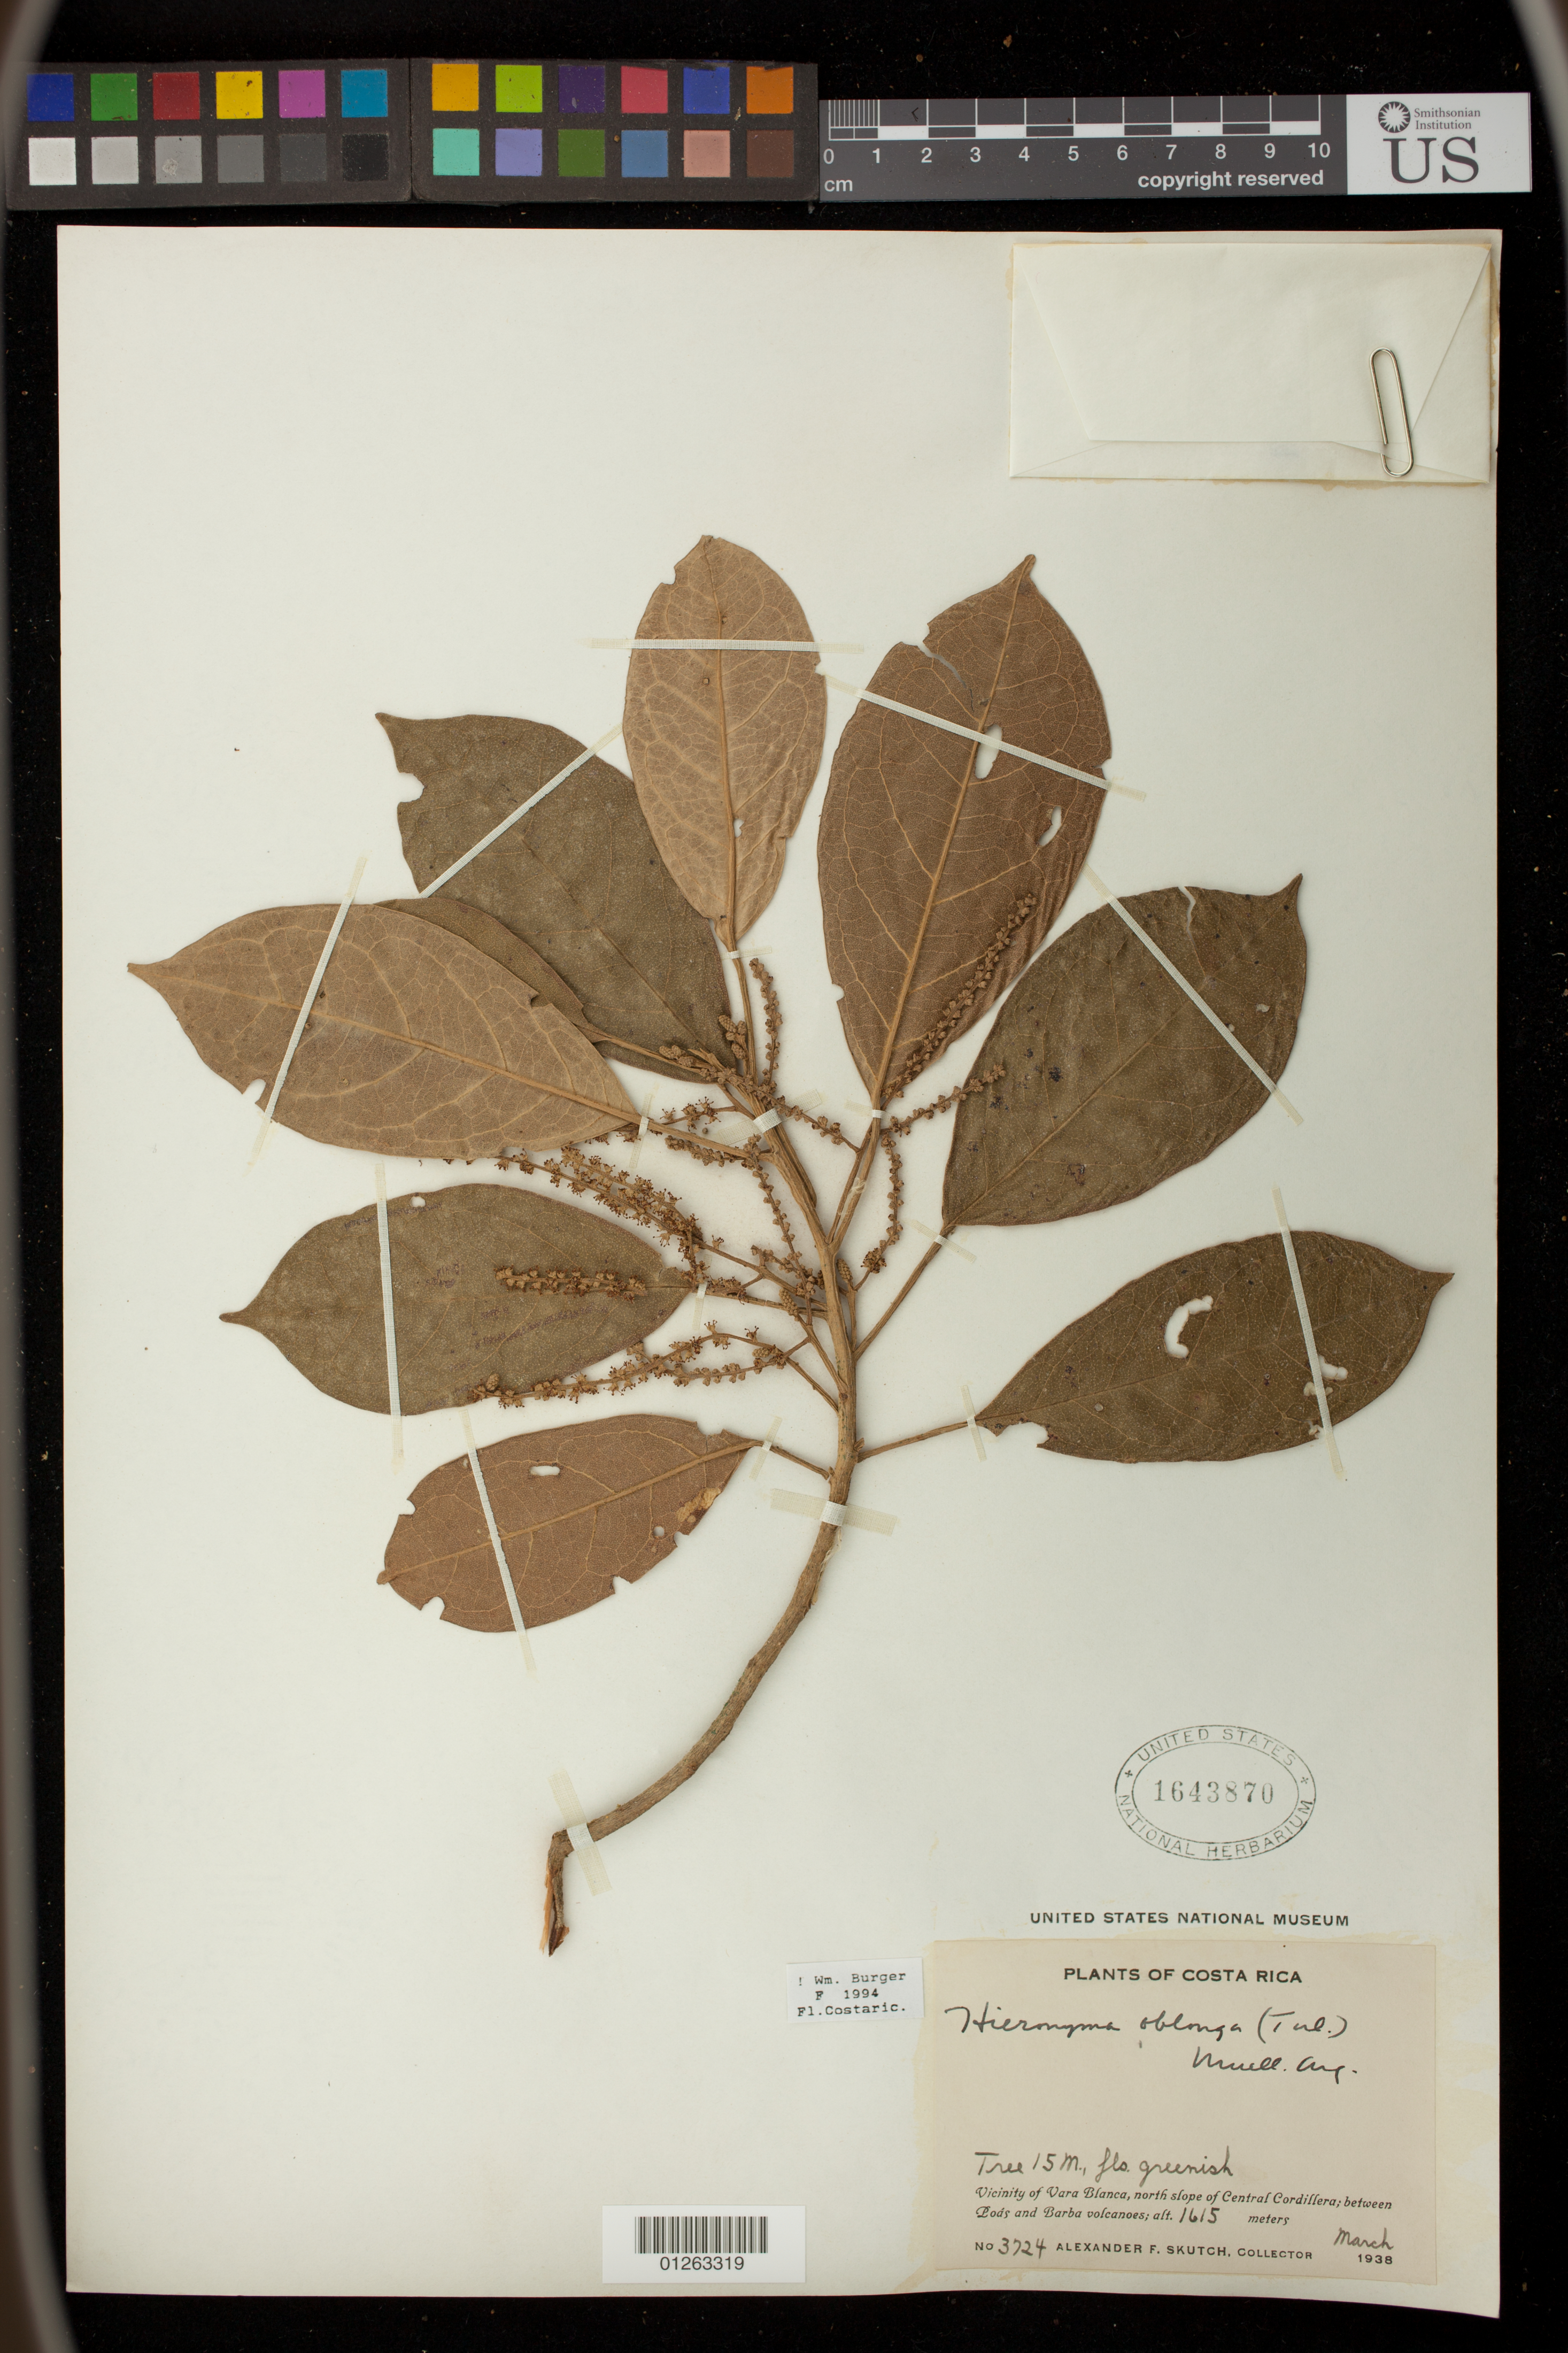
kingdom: Plantae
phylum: Tracheophyta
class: Magnoliopsida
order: Malpighiales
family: Phyllanthaceae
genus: Hieronyma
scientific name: Hieronyma oblonga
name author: (Tul.) Müll. Arg.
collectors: A. F. Skutch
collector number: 3724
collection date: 1938-03-01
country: Costa Rica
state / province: Heredia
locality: Vicinity of Vara Blanca, north slope of Central Cordillera; between Pods and Barva [[Barba]] volcanoes;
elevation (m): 1613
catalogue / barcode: US 1643870